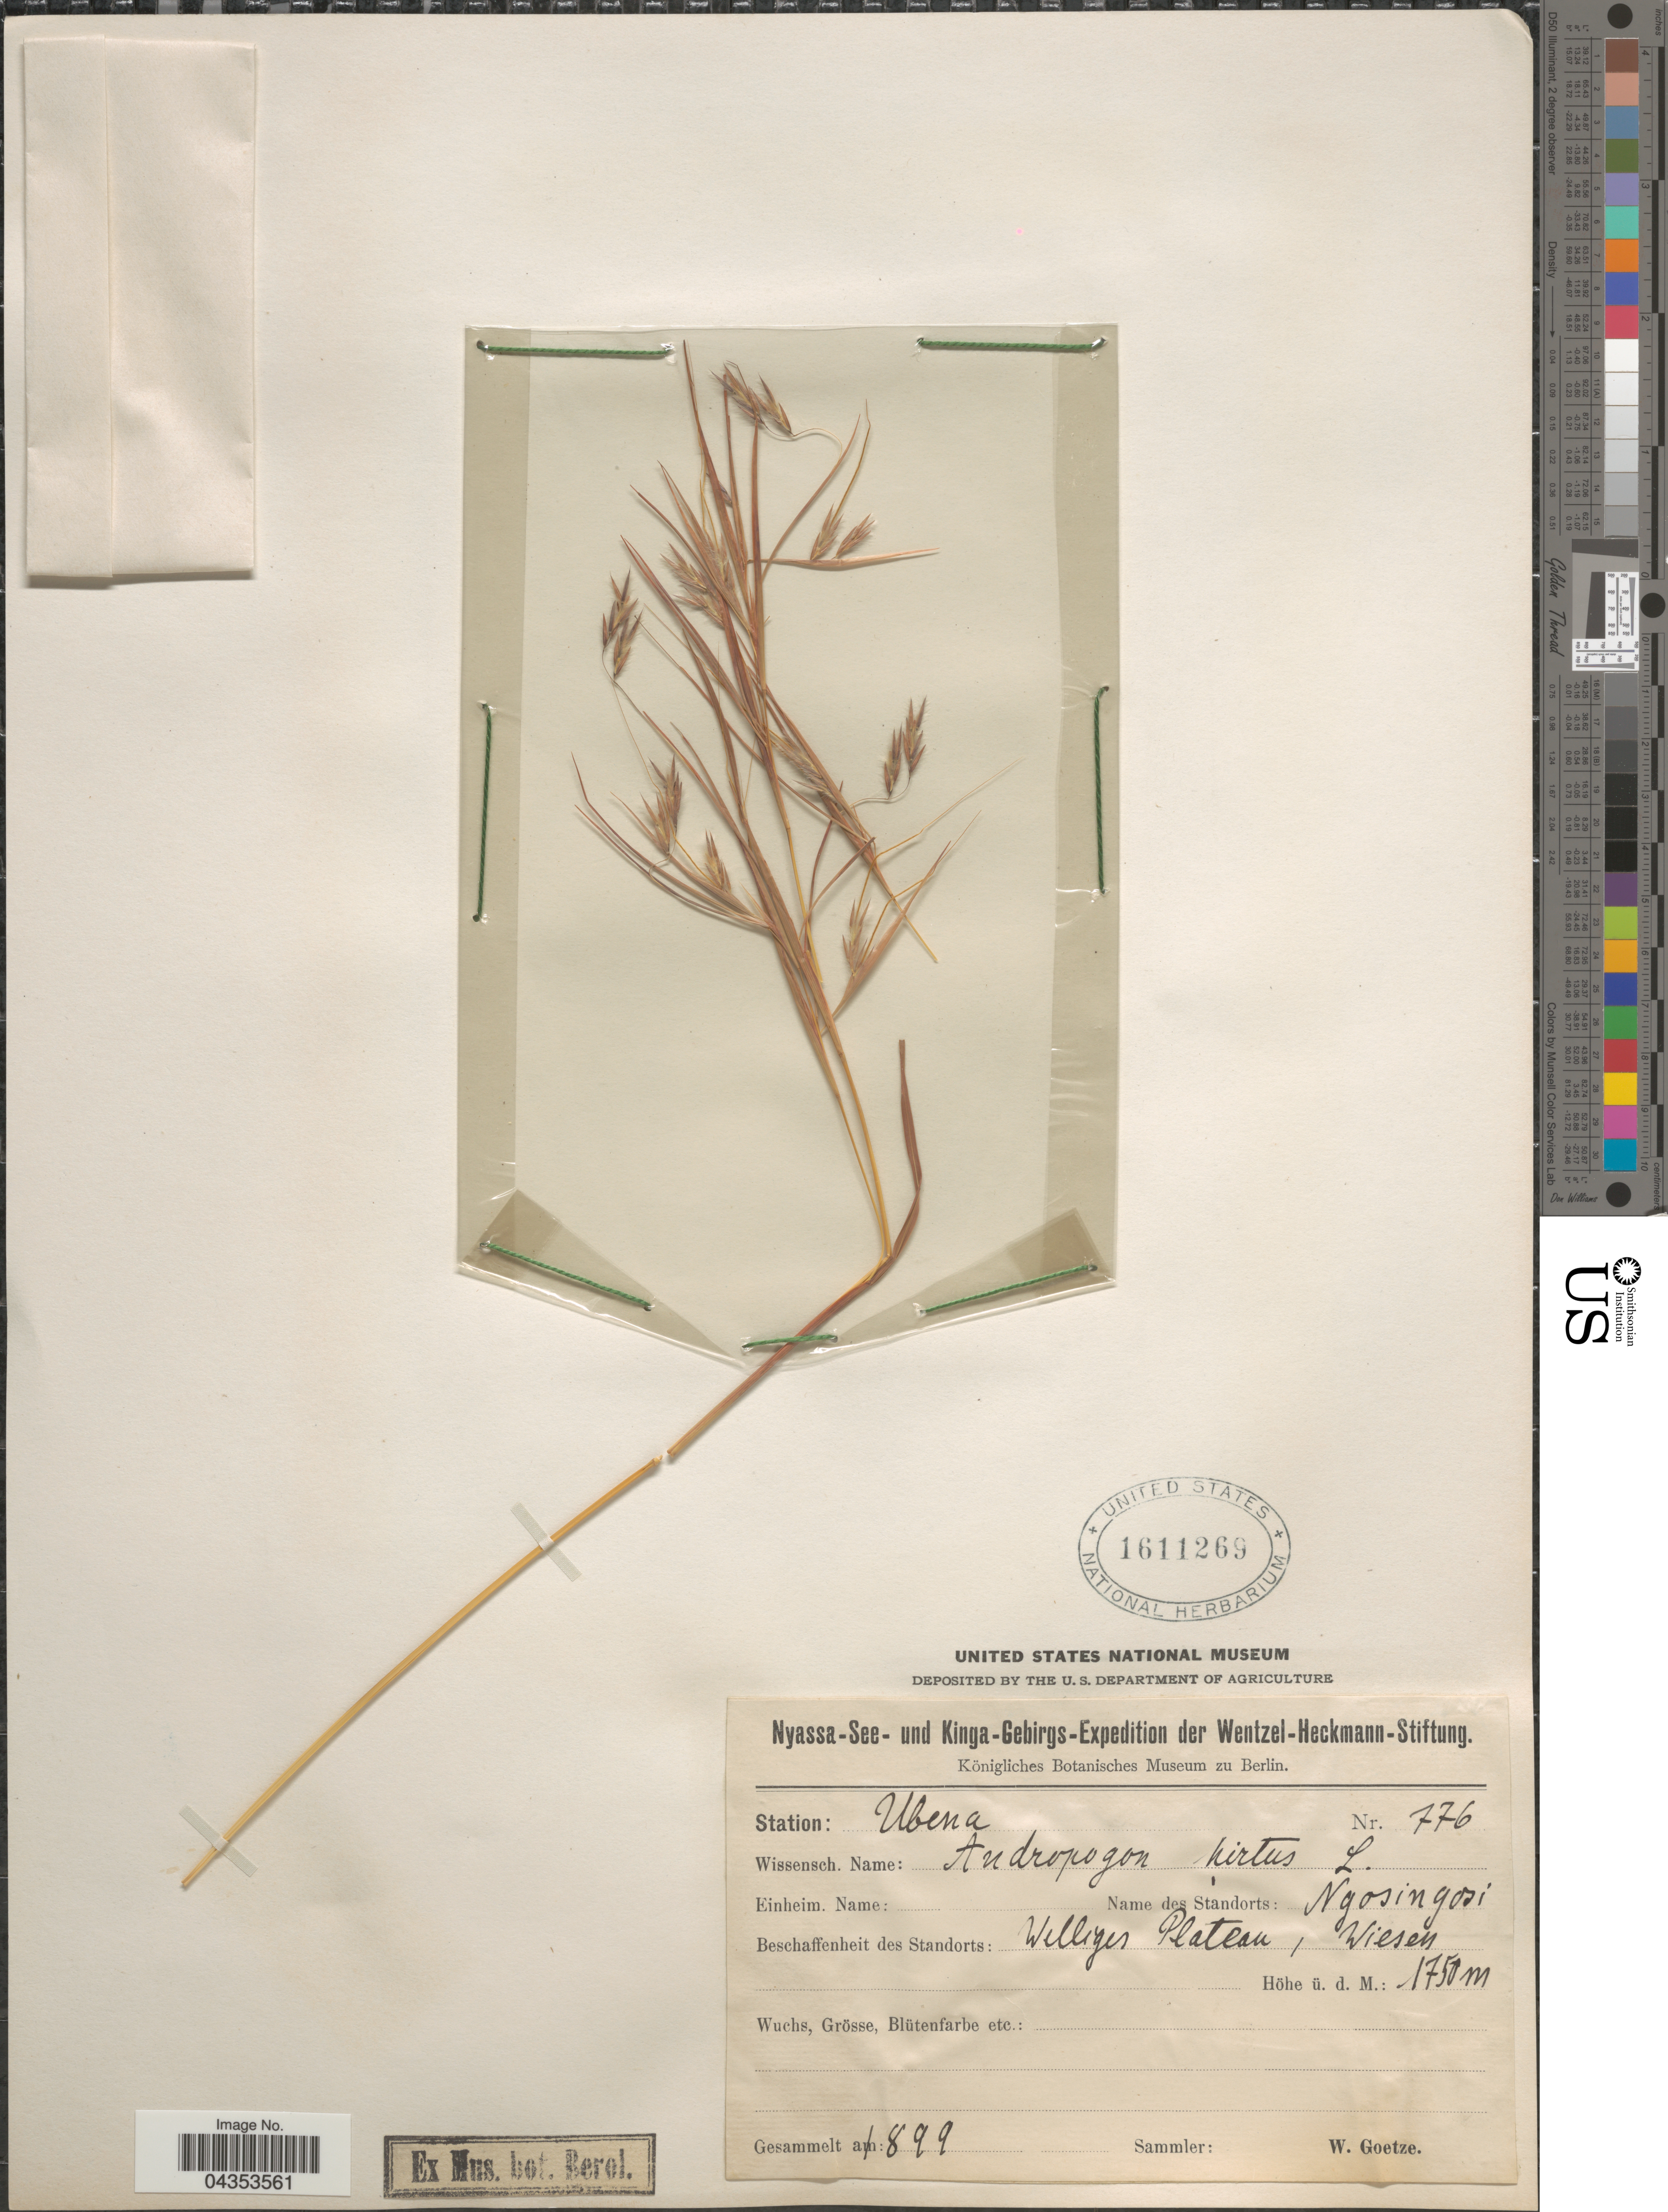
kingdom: Plantae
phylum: Tracheophyta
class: Liliopsida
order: Poales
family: Poaceae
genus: Hyparrhenia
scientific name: Hyparrhenia hirta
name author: (L.) Stapf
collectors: W. Goetze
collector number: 776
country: Tanzania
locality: Nyassa-See-und Kinga-Gebirgs-Expedition der Wentzel-Heckmann-Stiftung. Station: Ubena. Beschaffenheit des Standorts: Welliges [interpreted] Plateau, Wiesen.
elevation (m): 1750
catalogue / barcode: US 1611269